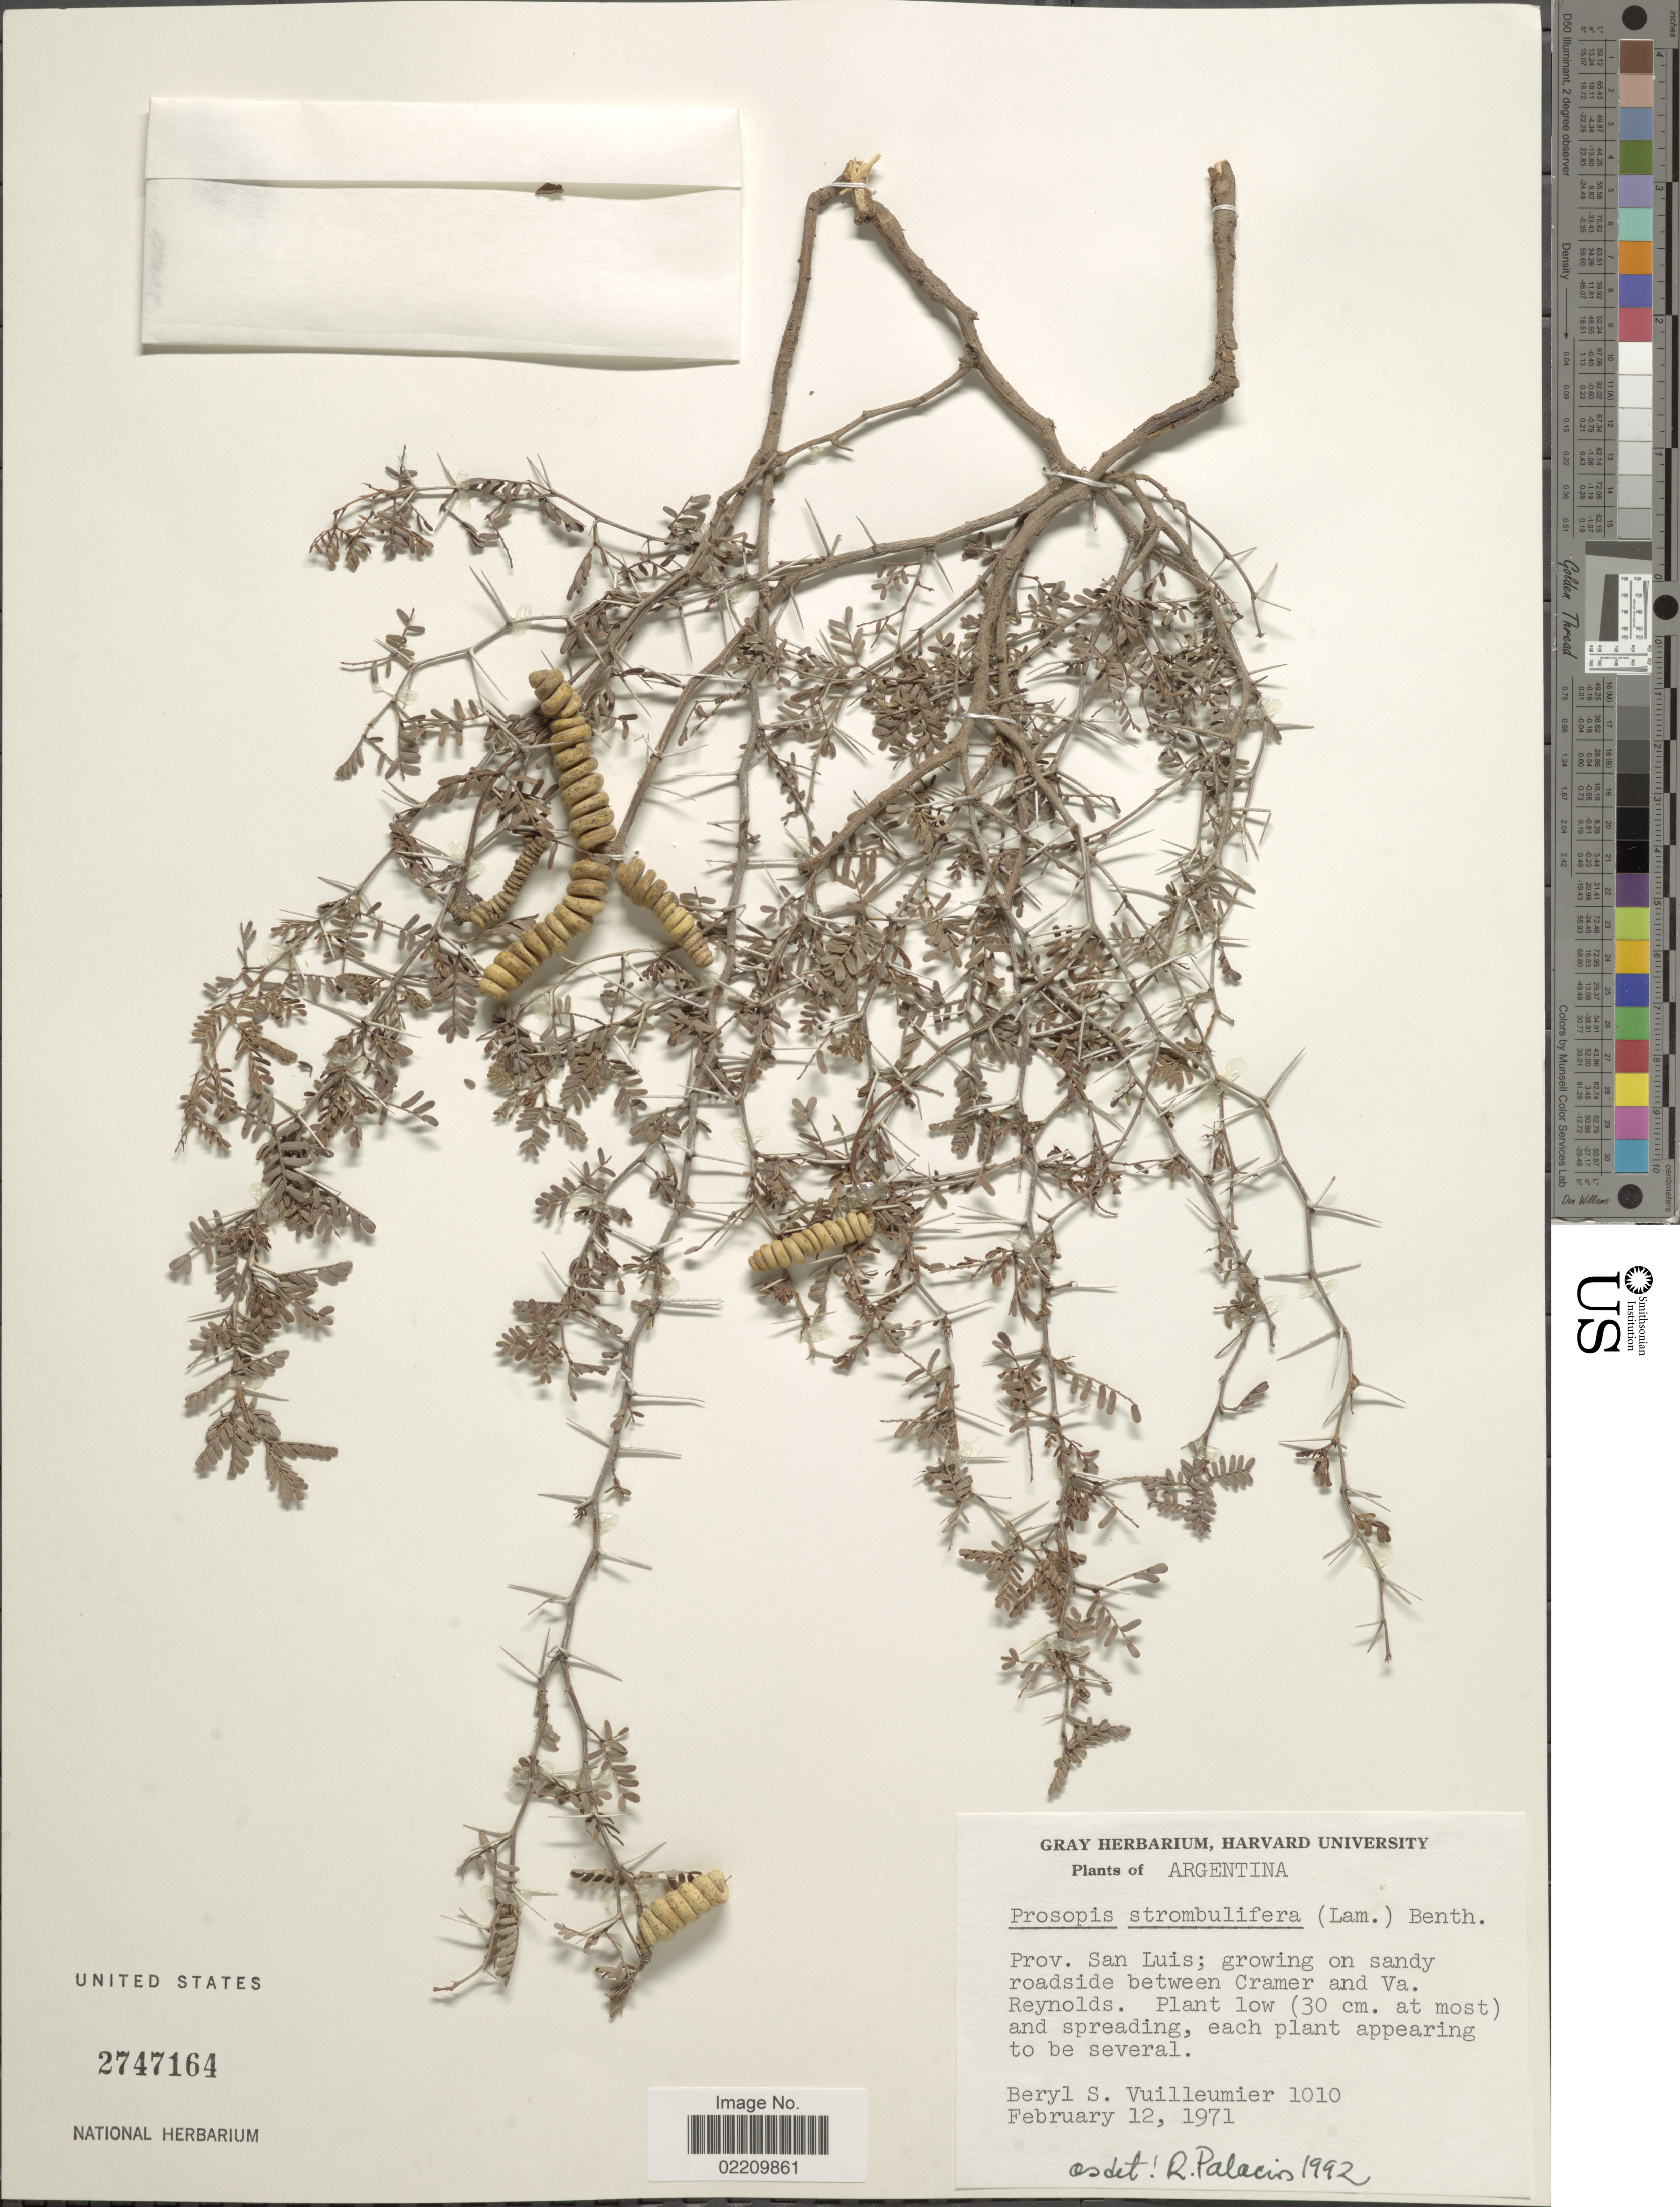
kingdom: Plantae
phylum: Tracheophyta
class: Magnoliopsida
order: Fabales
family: Fabaceae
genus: Strombocarpa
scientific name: Strombocarpa strombulifera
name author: (Lam.) A. Gray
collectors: B. Vuilleumier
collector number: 1010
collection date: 1971-02-12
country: Argentina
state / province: San Luis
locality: Prov. San Luis; growing on sandy roadside between Cramer and Va. Reynolds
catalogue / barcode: US 2747164